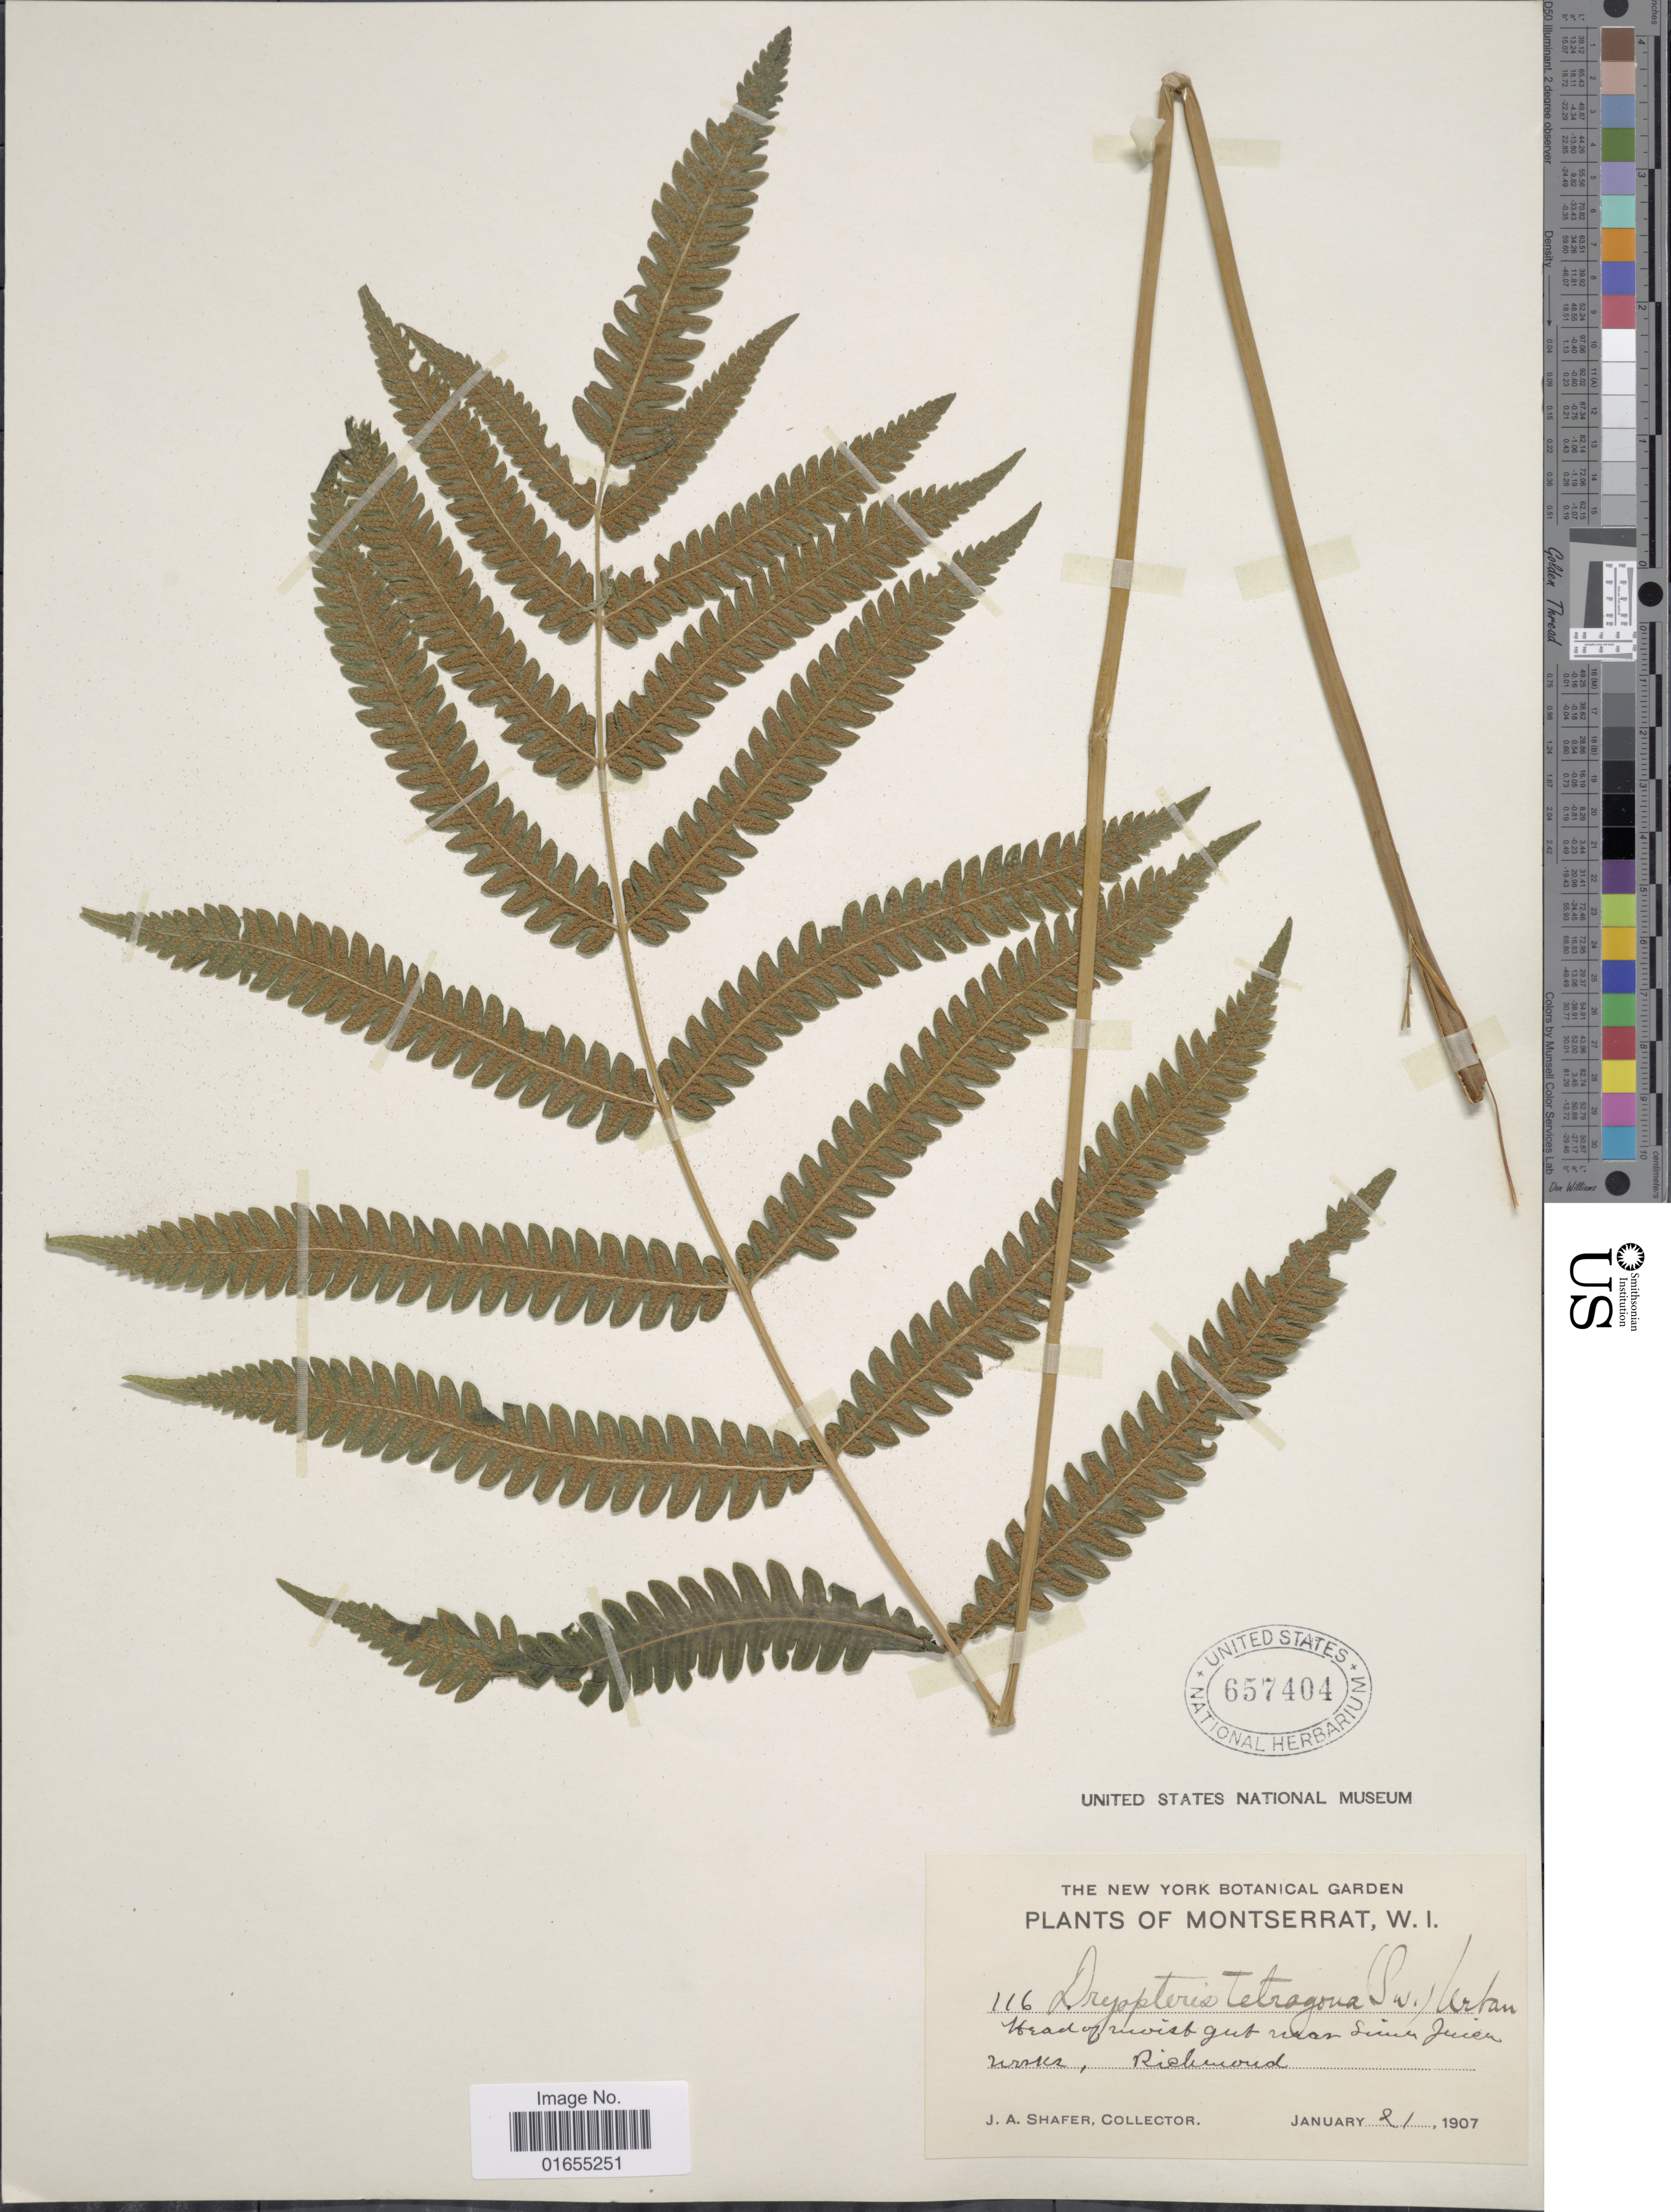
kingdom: Plantae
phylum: Tracheophyta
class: Polypodiopsida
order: Polypodiales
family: Thelypteridaceae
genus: Goniopteris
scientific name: Goniopteris tetragona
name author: (C. Presl) Sw.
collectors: J. A. Shafer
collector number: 116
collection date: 1907-01-21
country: Montserrat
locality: Head of moist gup, near Sinora Janvier works. Richmond.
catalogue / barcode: US 657404